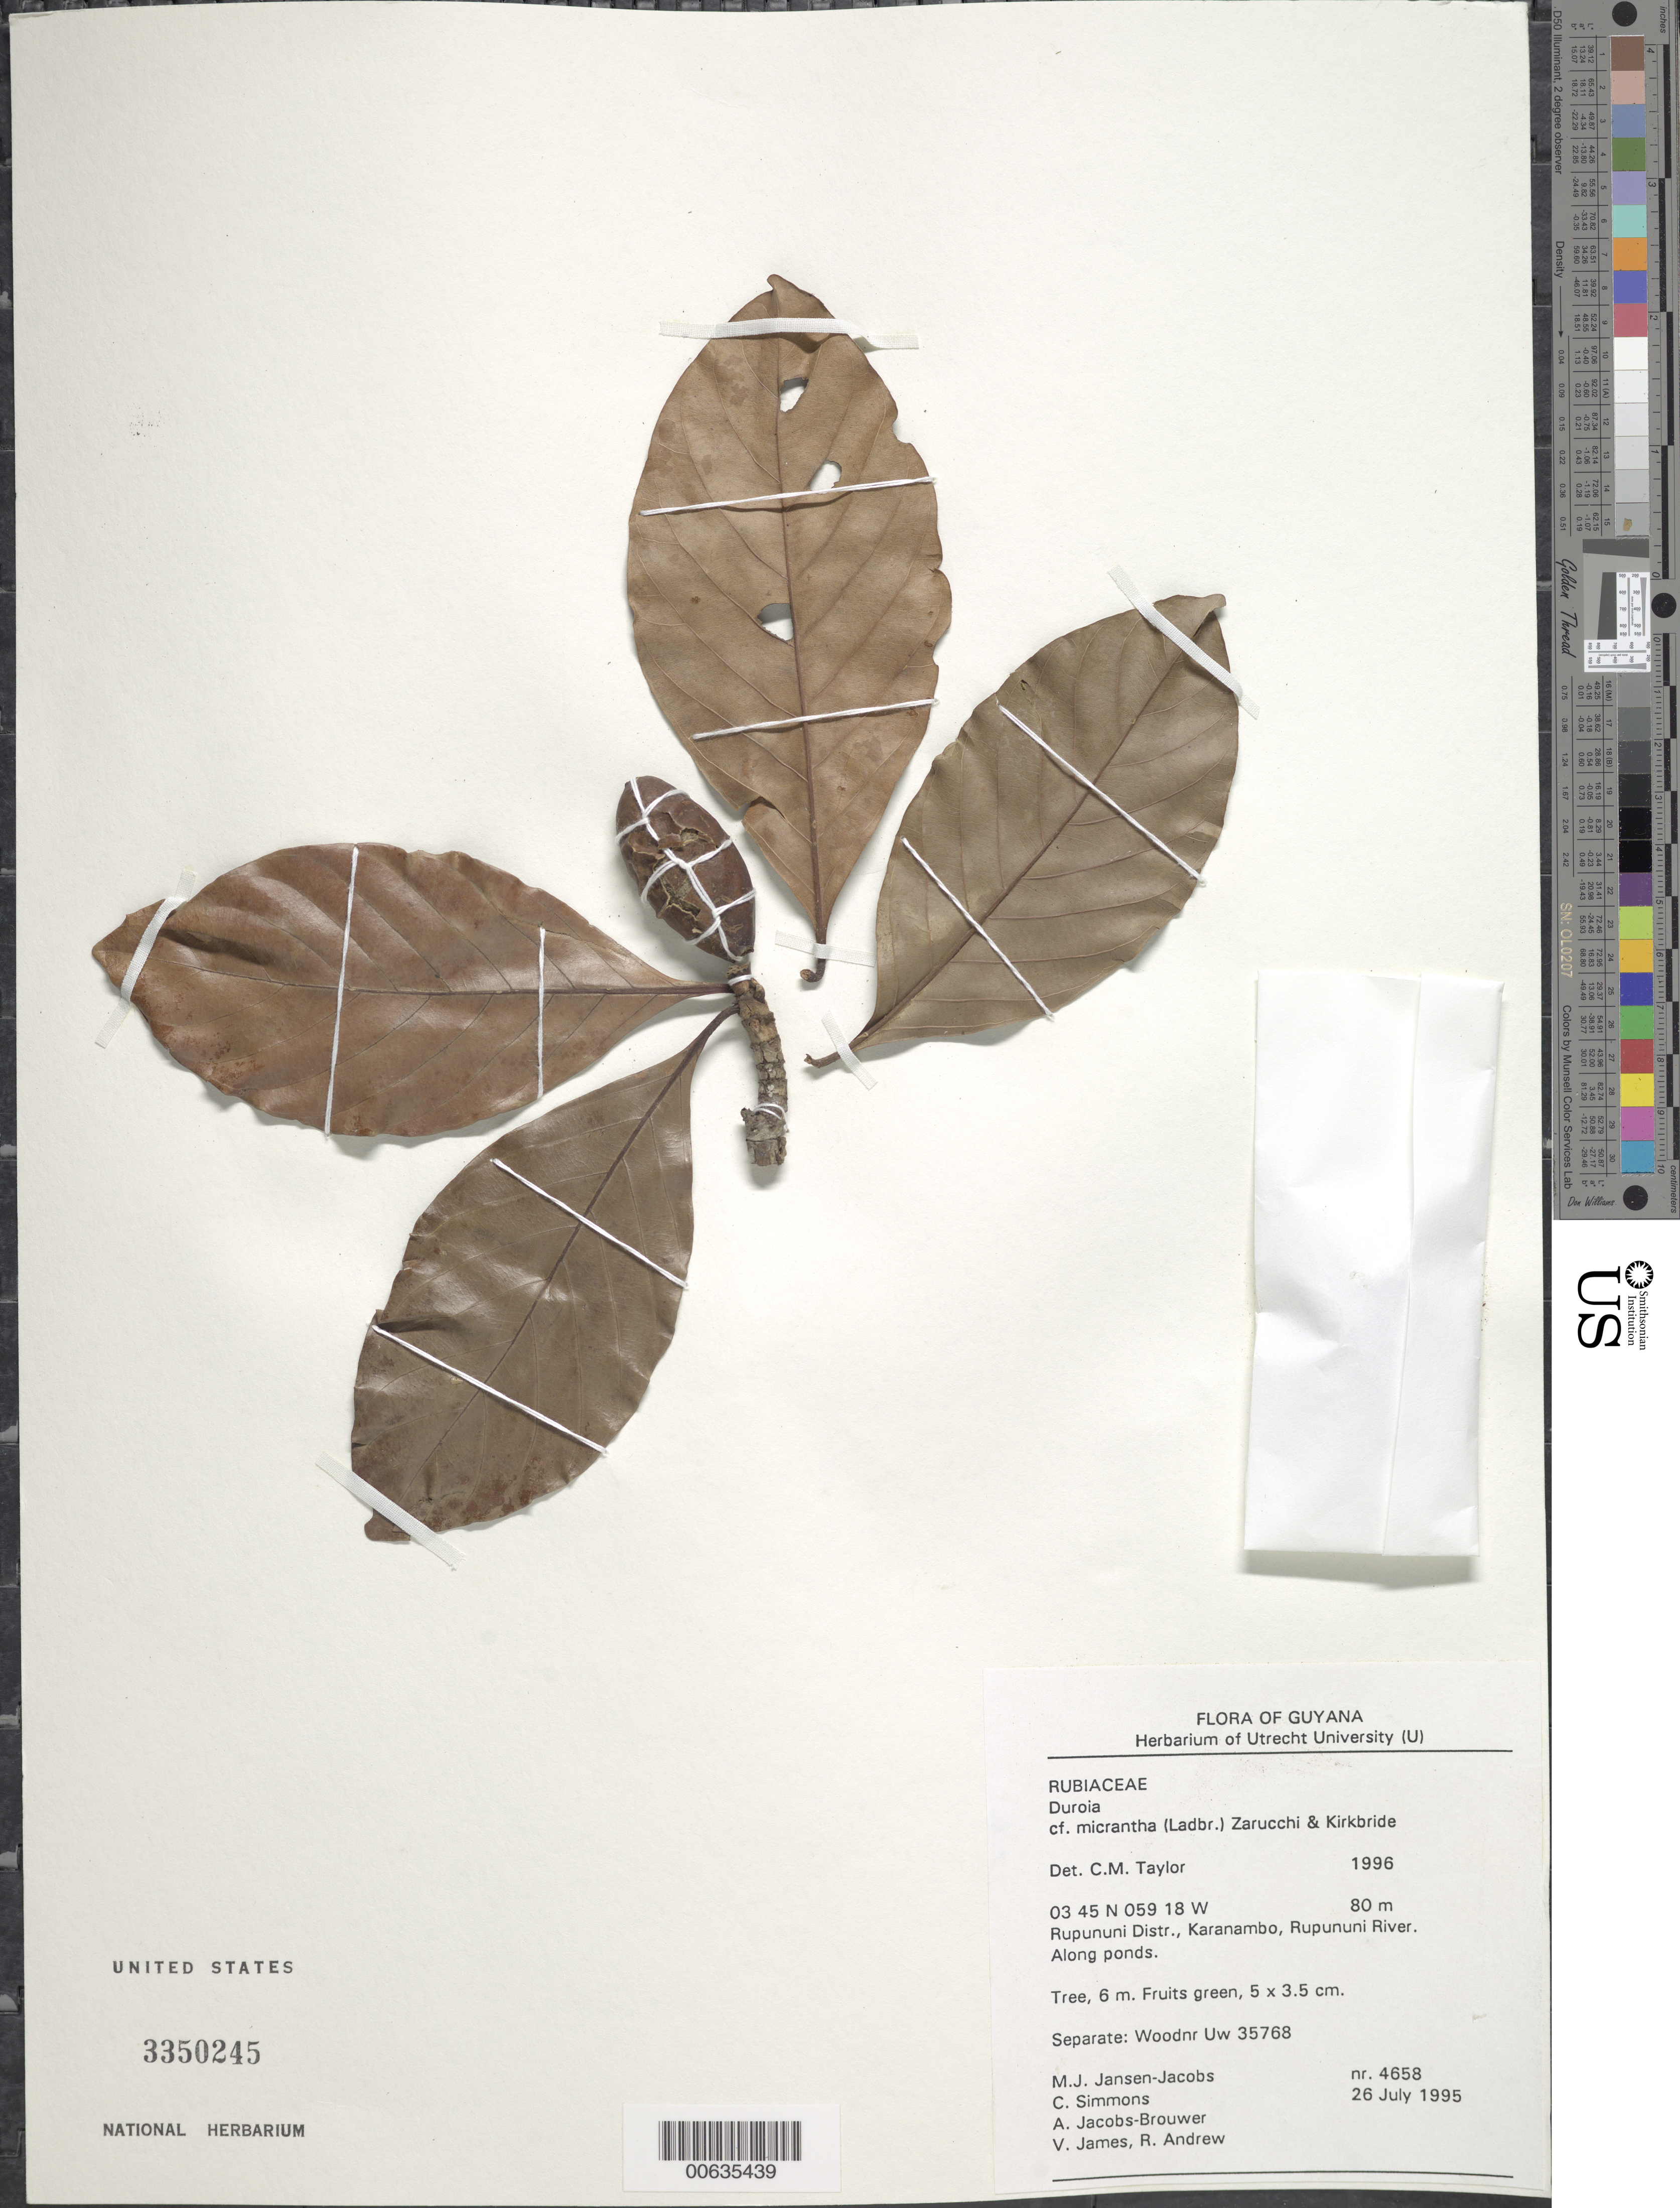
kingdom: Plantae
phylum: Tracheophyta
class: Magnoliopsida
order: Gentianales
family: Rubiaceae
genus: Duroia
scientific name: Duroia micrantha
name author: (Ladbr.) Zarucchi & J.H. Kirkbr.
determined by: Taylor, Charlotte M.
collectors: M. J. Jansen-Jacobs, C. Simons, A. Jacobs-Brouwer, V. James & R. Andrew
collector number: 4658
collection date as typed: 26-Jul-95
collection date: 1995-07-26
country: Guyana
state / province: U. Takutu-U. Essequibo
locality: Karanambo, Rupununi River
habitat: Along ponds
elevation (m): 80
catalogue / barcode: US 3350245